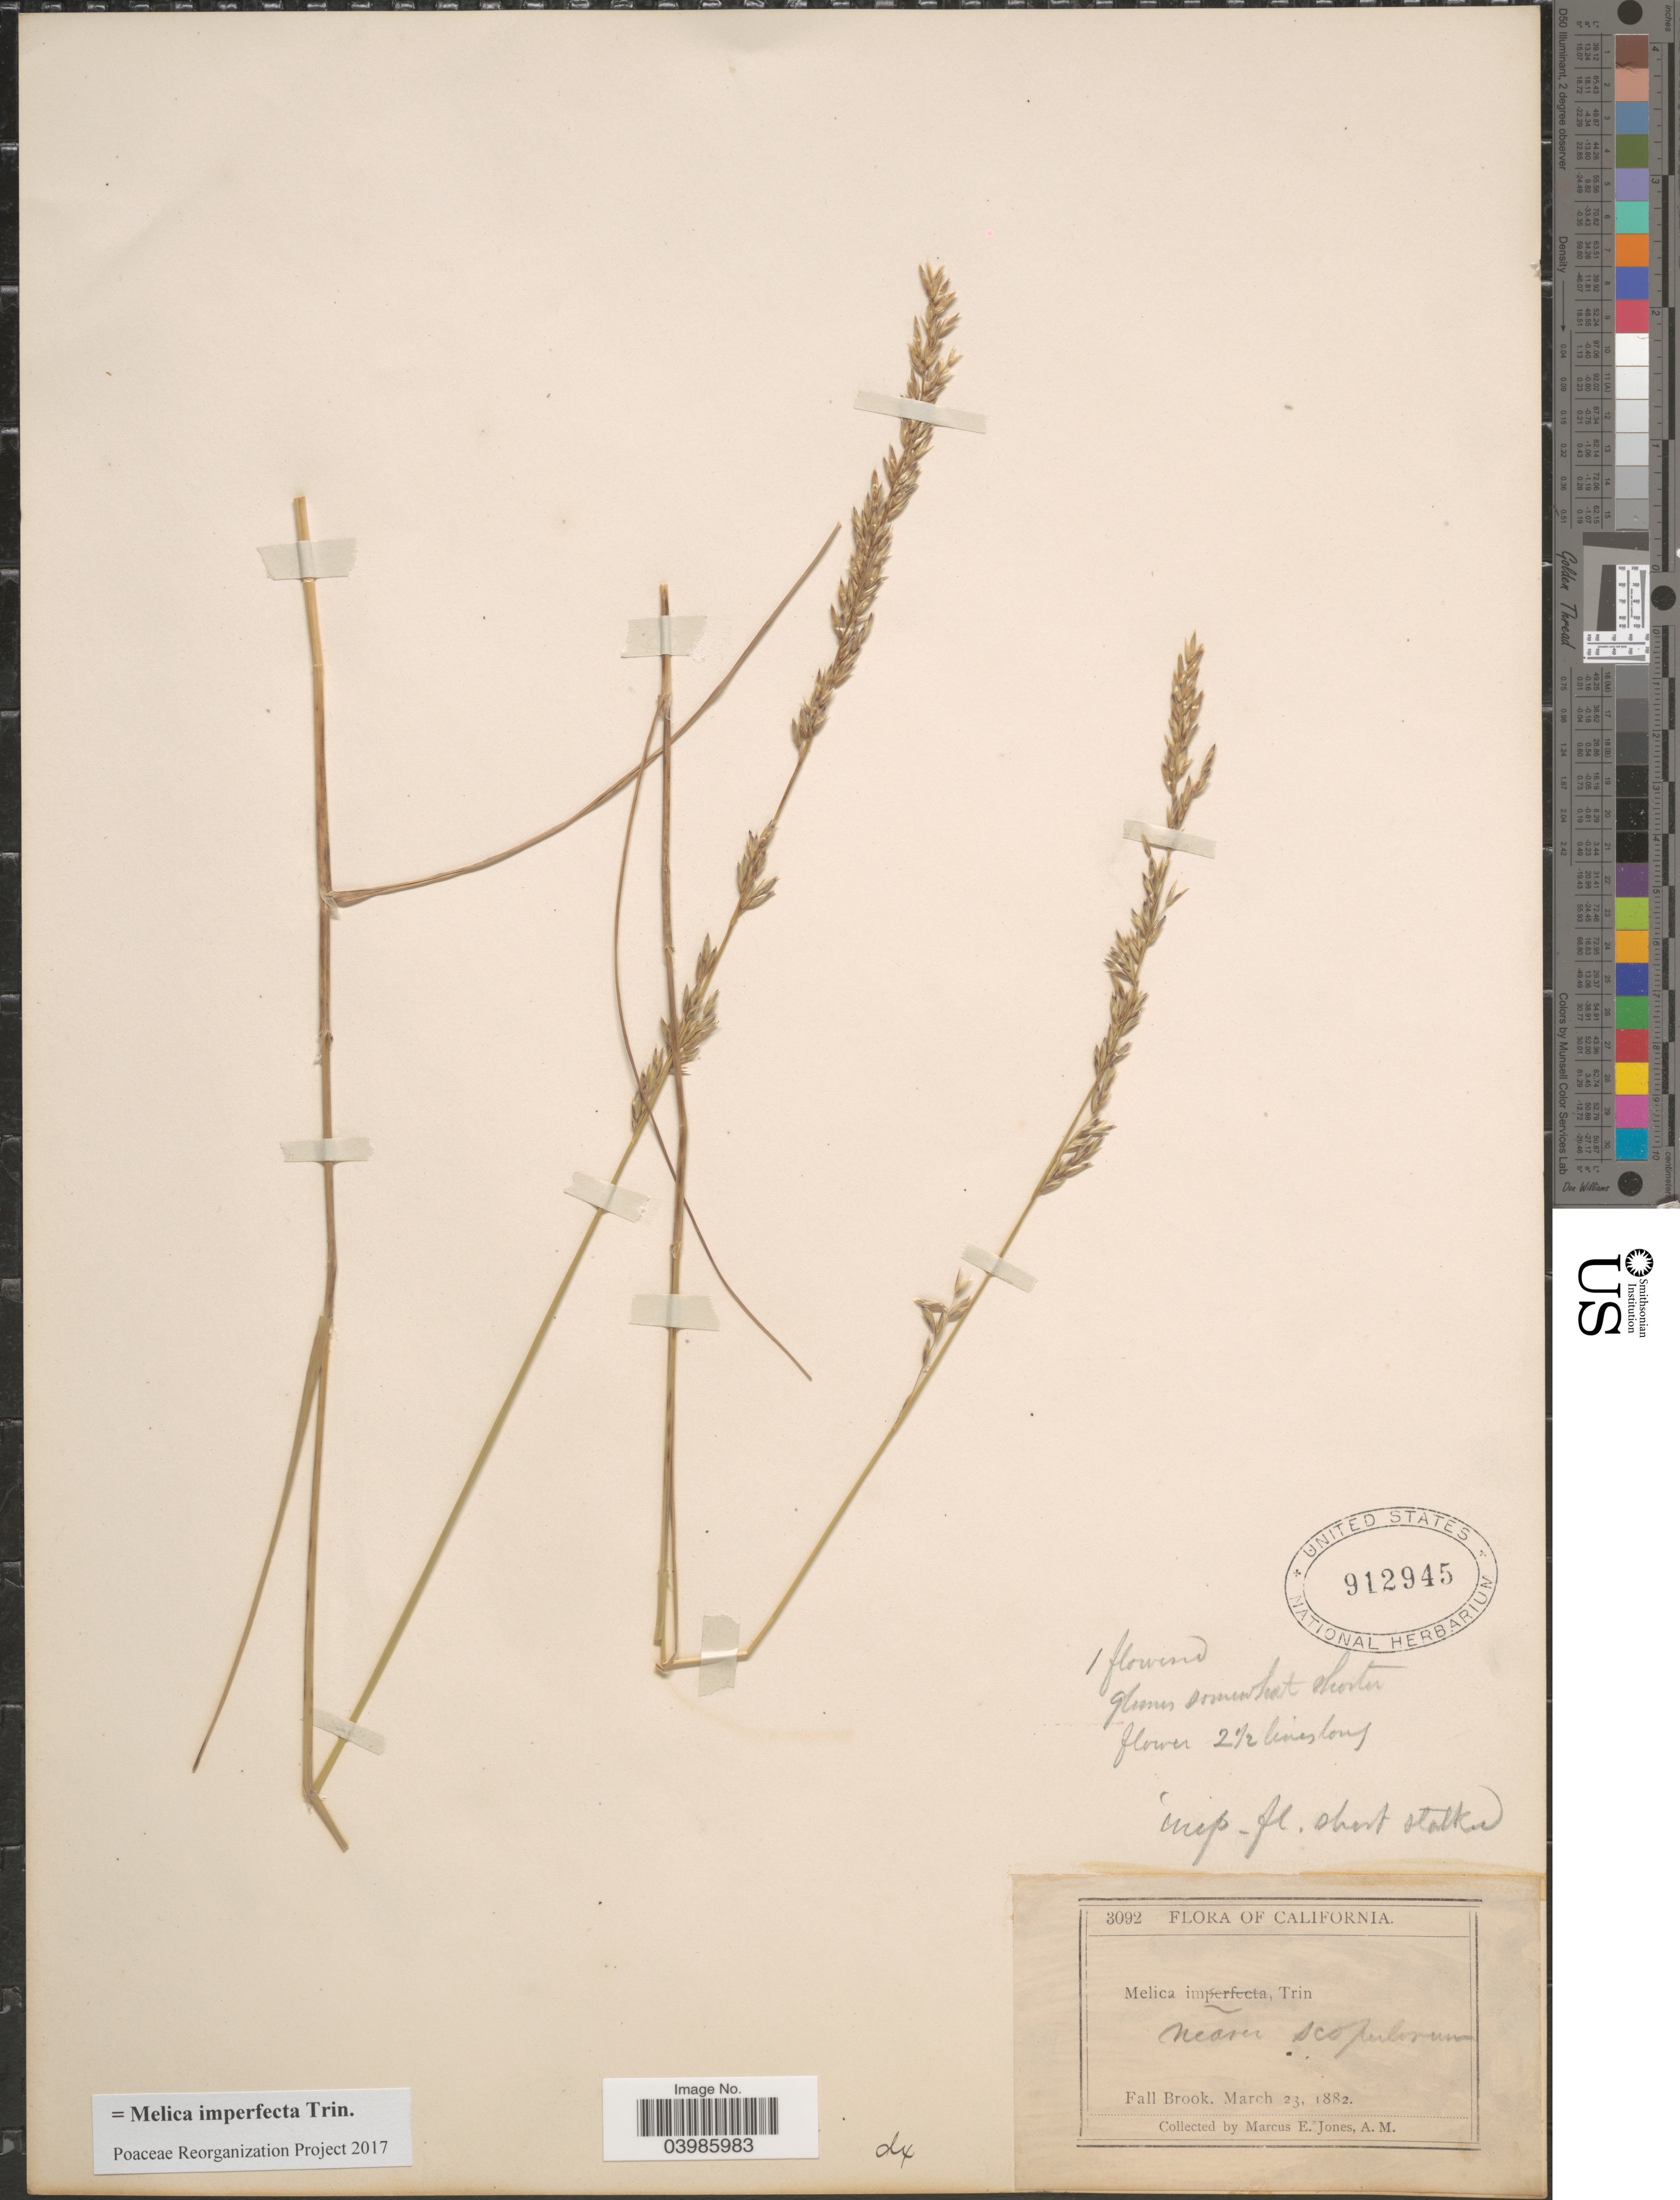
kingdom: Plantae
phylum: Tracheophyta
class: Liliopsida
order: Poales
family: Poaceae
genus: Melica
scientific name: Melica imperfecta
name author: Trin.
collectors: M. E. Jones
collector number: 3092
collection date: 1882-03-23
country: United States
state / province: California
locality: Fall Brook.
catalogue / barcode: US 912945